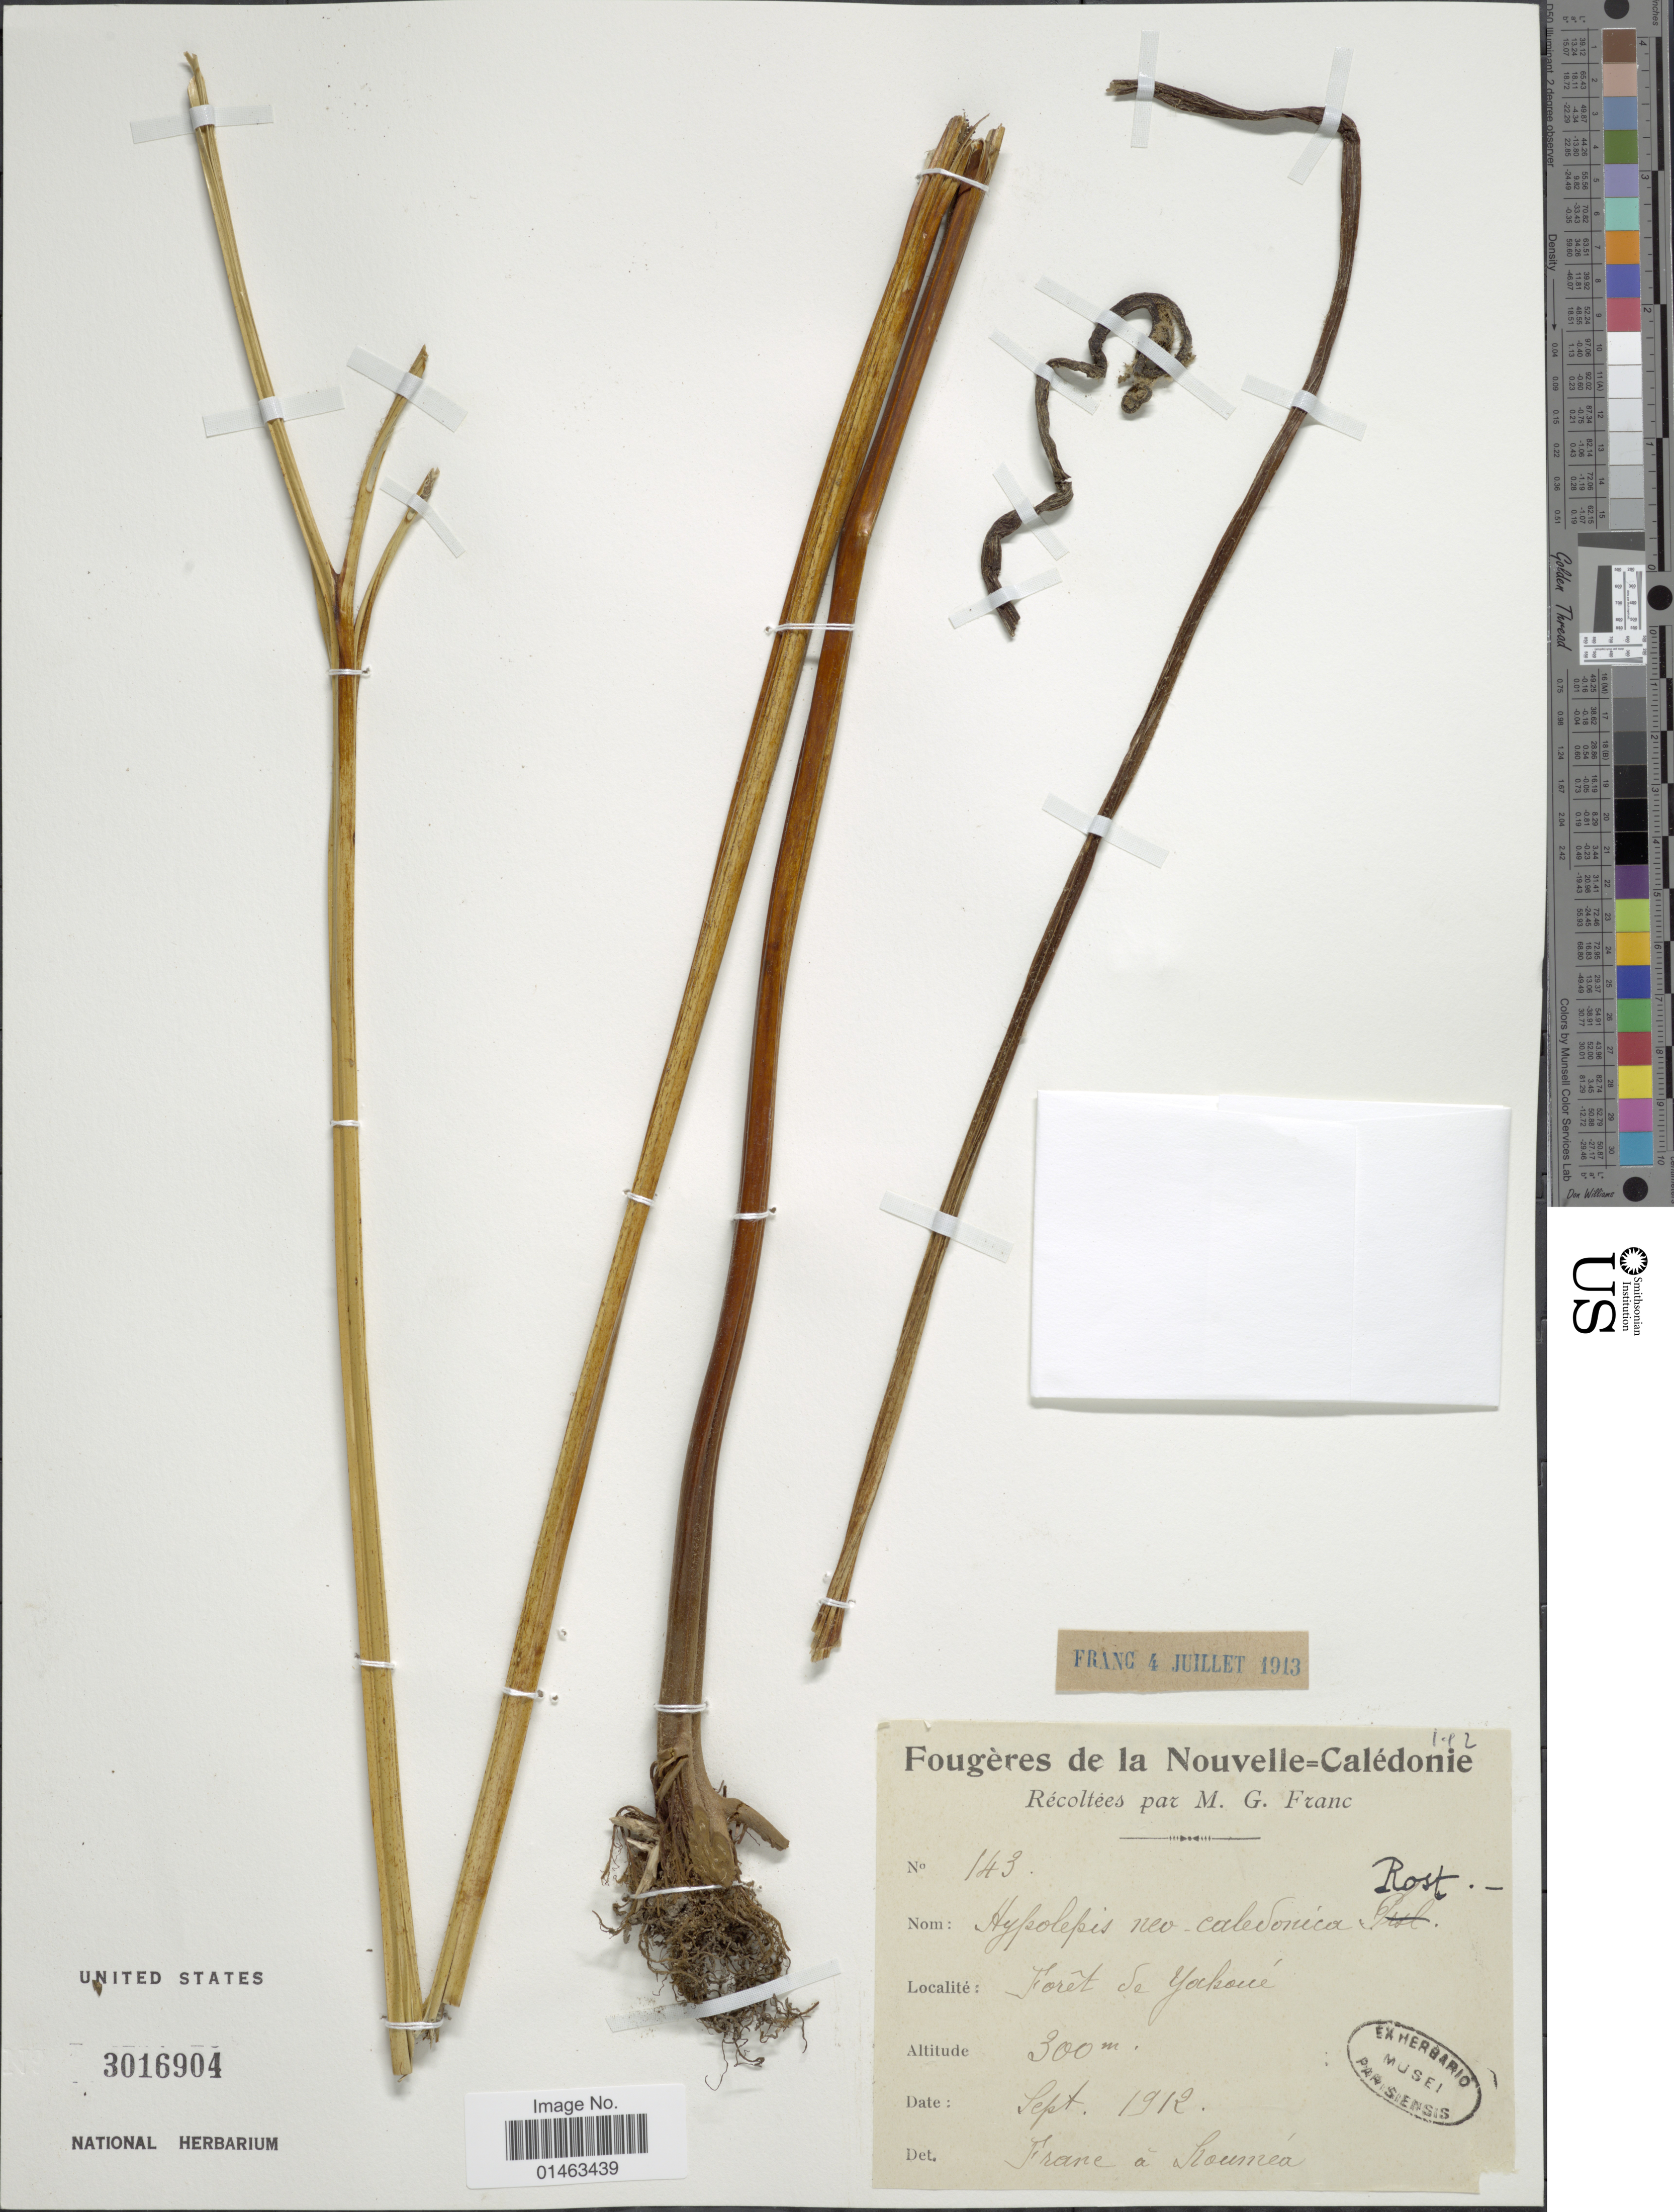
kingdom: Plantae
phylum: Tracheophyta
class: Polypodiopsida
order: Polypodiales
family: Dennstaedtiaceae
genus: Hypolepis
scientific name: Hypolepis neocaledonica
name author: Rosenst.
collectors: M. Franc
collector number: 143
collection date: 1912-09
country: New Caledonia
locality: La Nouvelle-Calédonie. Foret de Yahoué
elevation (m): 300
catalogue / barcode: US 3016904